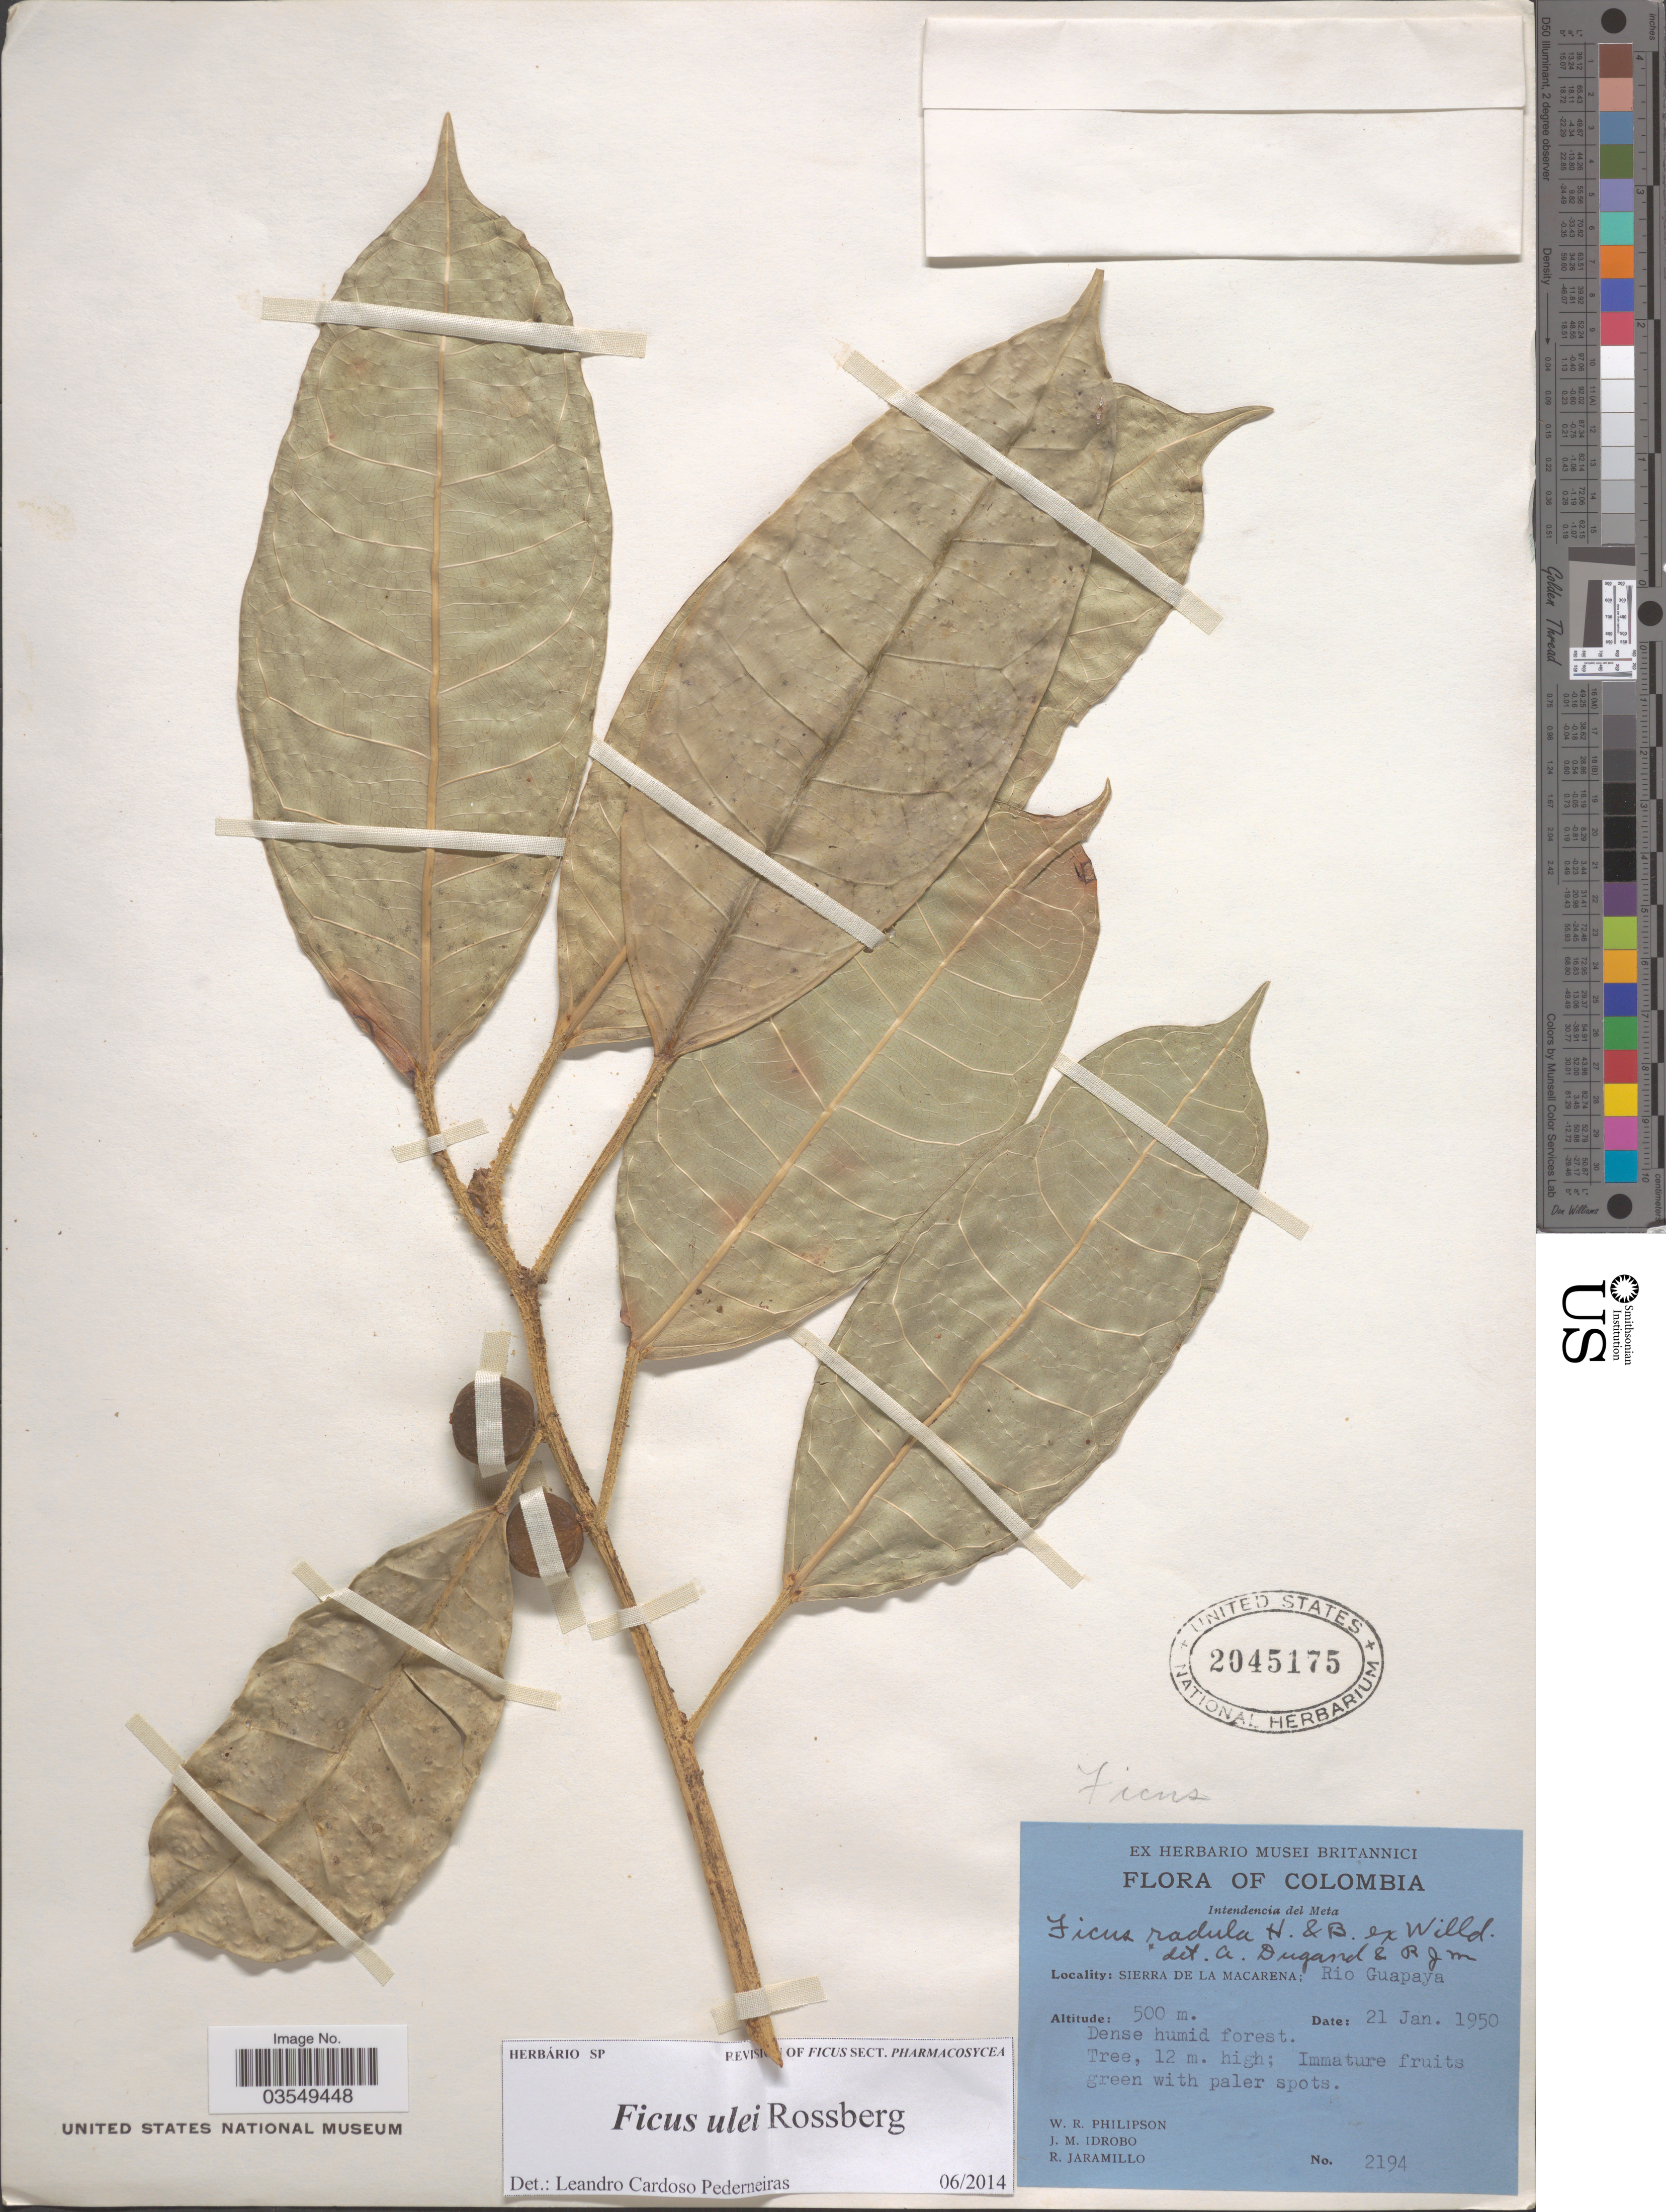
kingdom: Plantae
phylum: Tracheophyta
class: Magnoliopsida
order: Rosales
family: Moraceae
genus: Ficus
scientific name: Ficus ulei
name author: Rossberg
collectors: W. R. Philipson, J. M. Idrobo & R. Jaramillo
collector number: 2194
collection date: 1950-01-21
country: Colombia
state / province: Meta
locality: Intendencia del Meta. Sierra de la Macarena; Rio Guapaya.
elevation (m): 500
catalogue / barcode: US 2045175